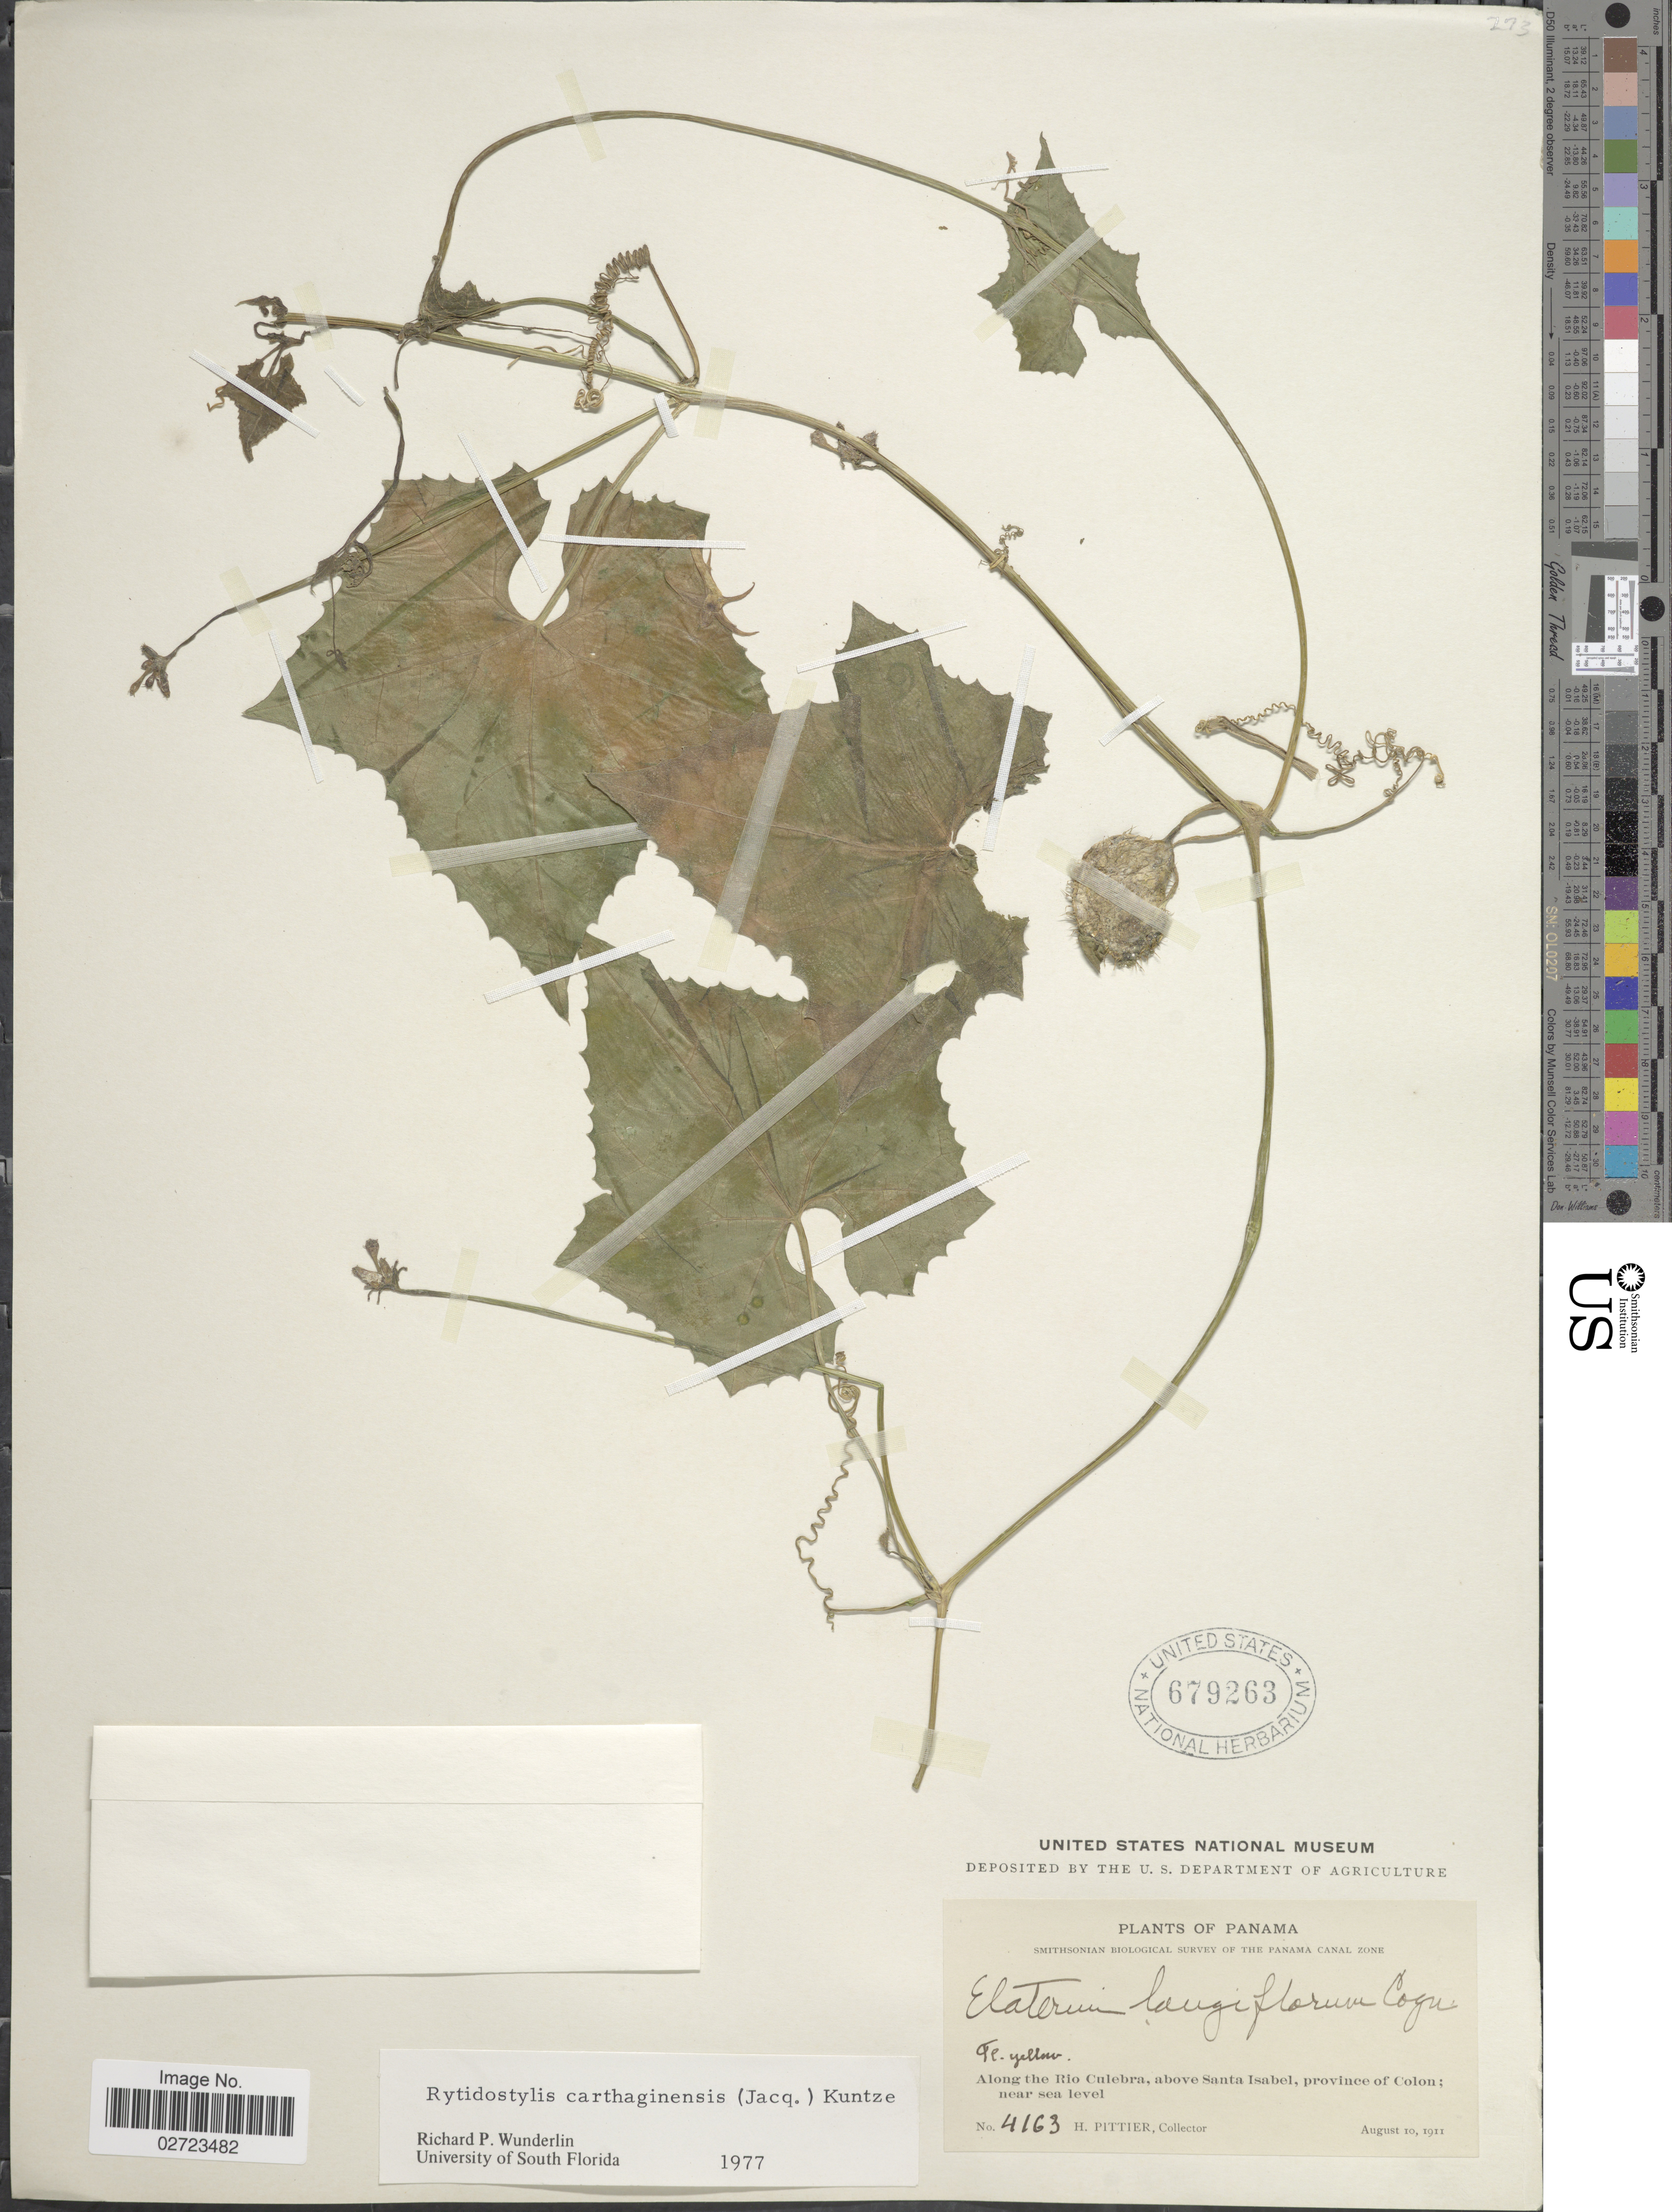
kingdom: Plantae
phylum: Tracheophyta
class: Magnoliopsida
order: Cucurbitales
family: Cucurbitaceae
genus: Cyclanthera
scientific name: Cyclanthera carthagenensis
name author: (Jacq.) H. Schaef. & S.S. Renner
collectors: H. F. Pittier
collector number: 4163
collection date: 1911-08-10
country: Panama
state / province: Colón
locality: The Panama Canal Zone, along the Rio Culebra, above Santa Isabel.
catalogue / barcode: US 679263